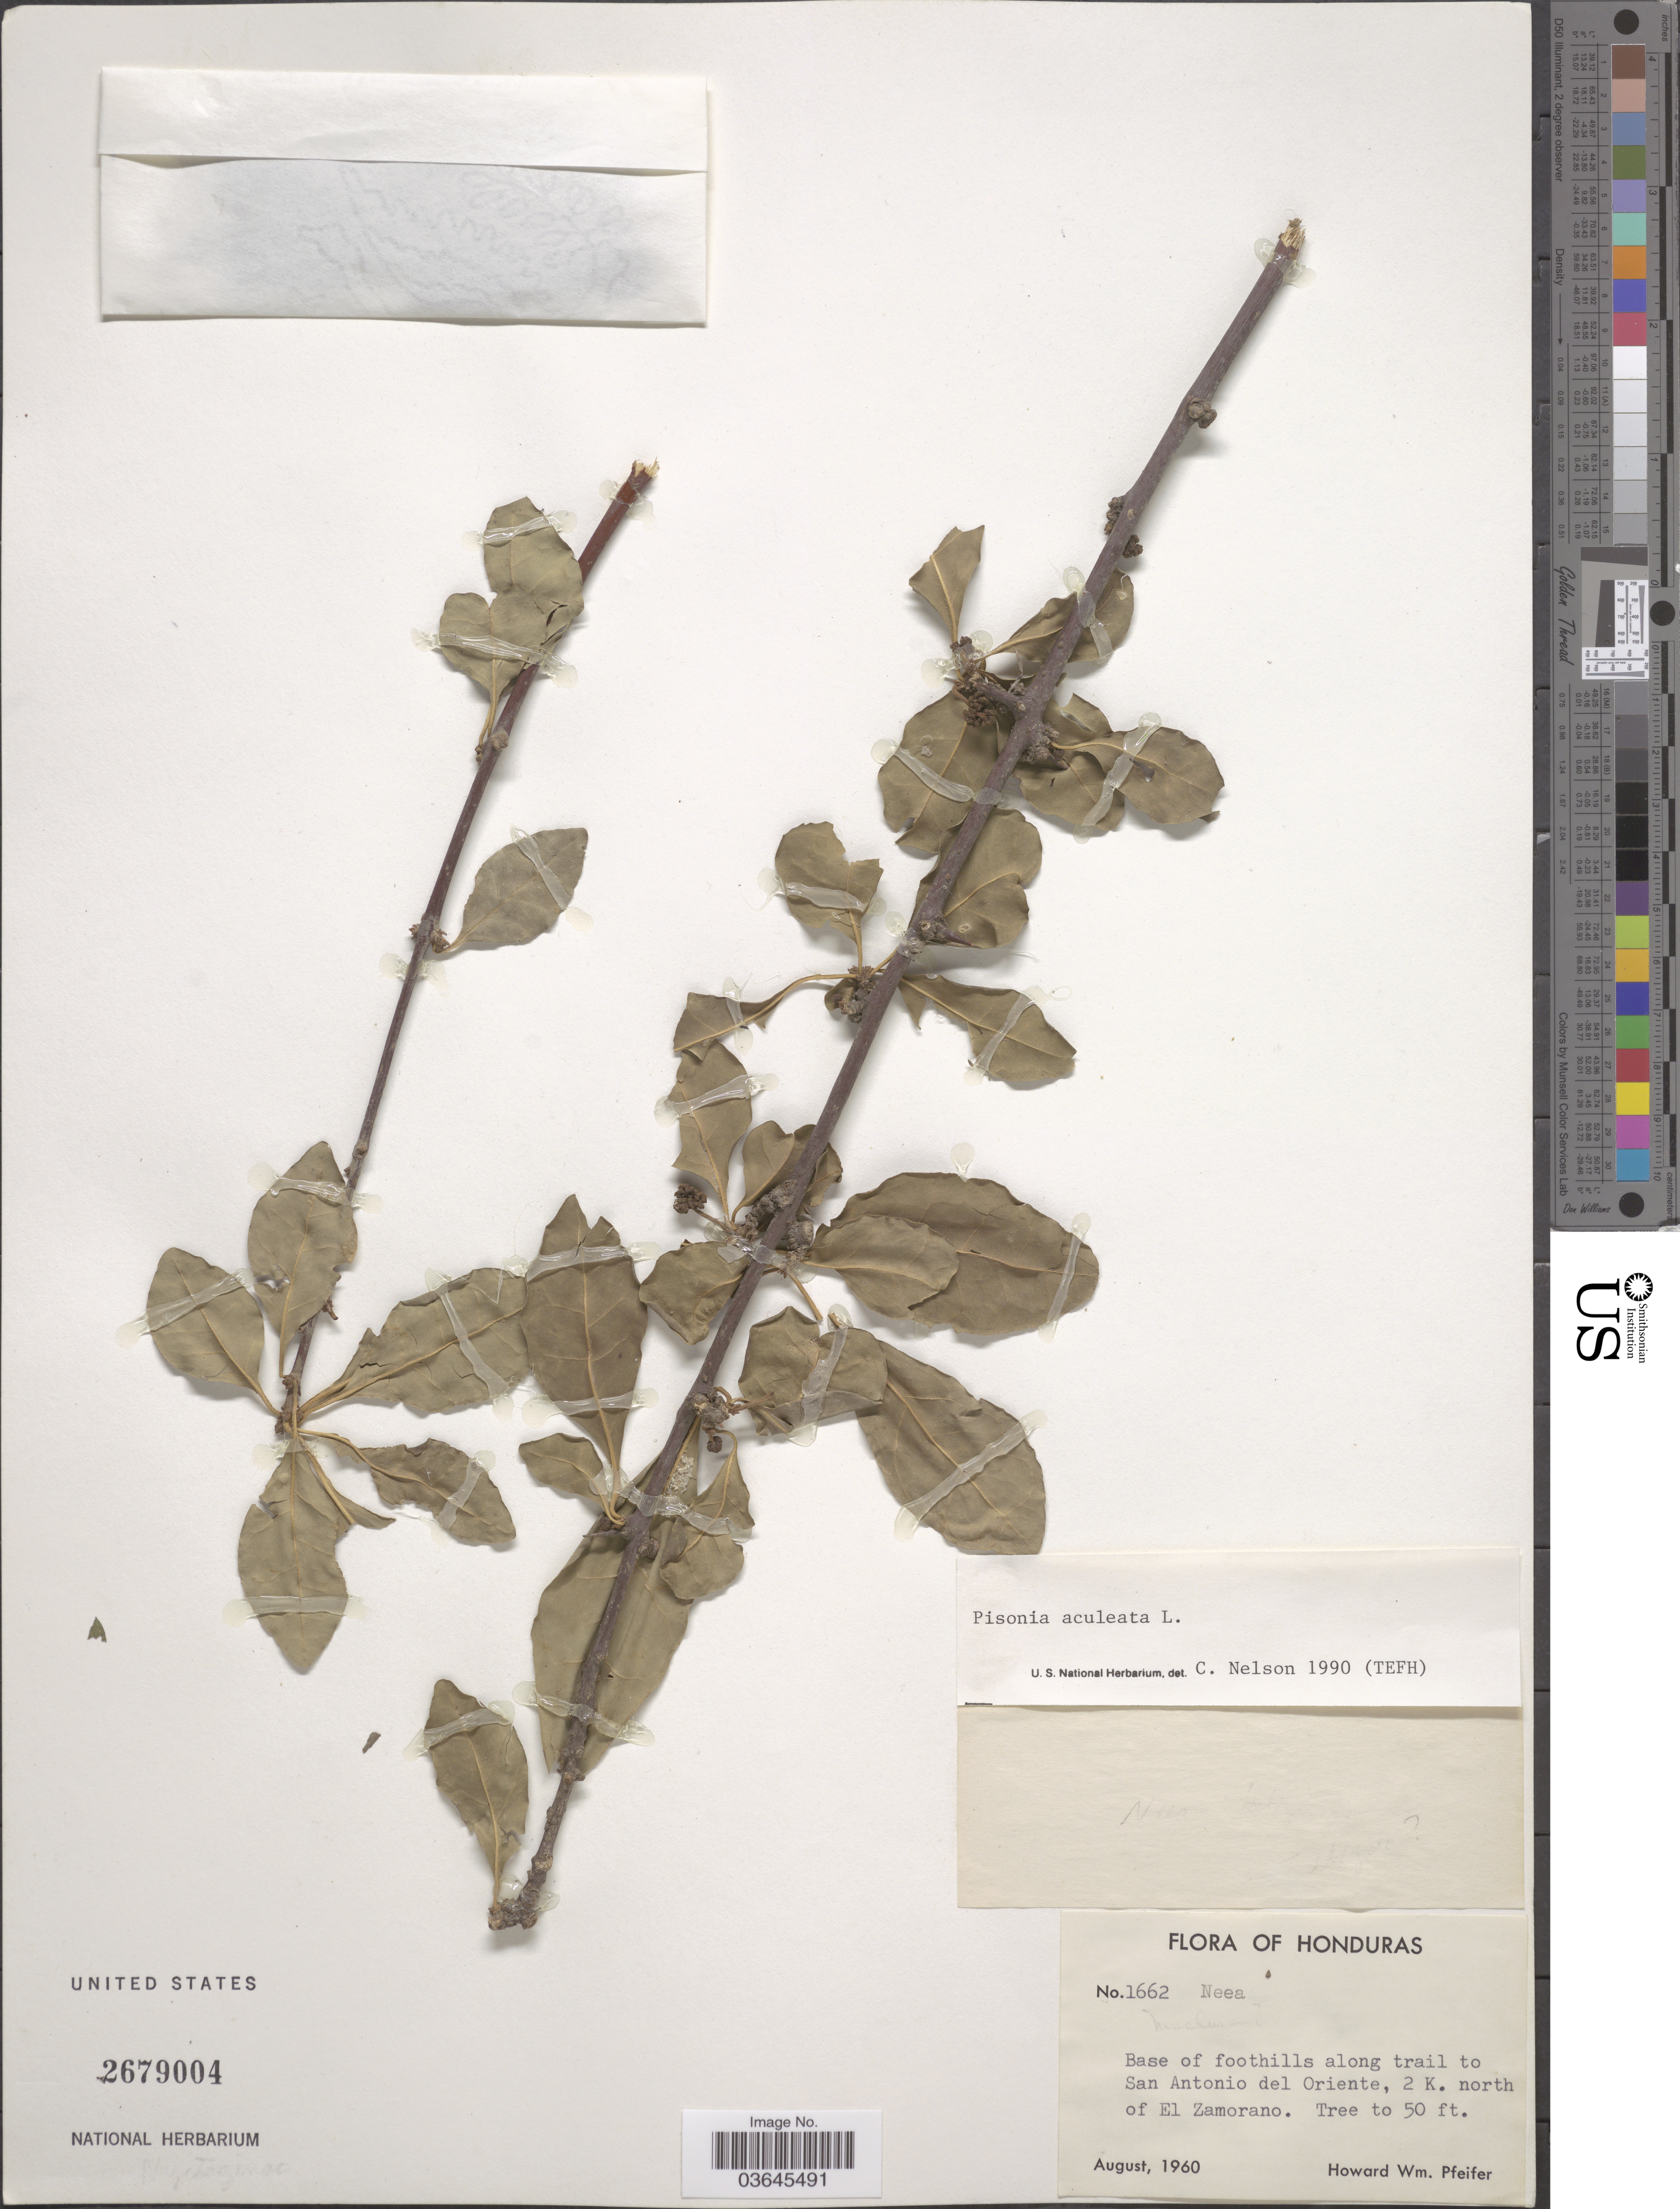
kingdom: Plantae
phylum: Tracheophyta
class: Magnoliopsida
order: Caryophyllales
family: Nyctaginaceae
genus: Pisonia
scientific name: Pisonia aculeata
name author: L.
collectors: H. W. Pfeifer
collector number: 1662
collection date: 1960-08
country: Honduras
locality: Base of foothills along trail to San Antonio del Oriente, 2 K. north of El Zamorano.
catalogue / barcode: US 2679004